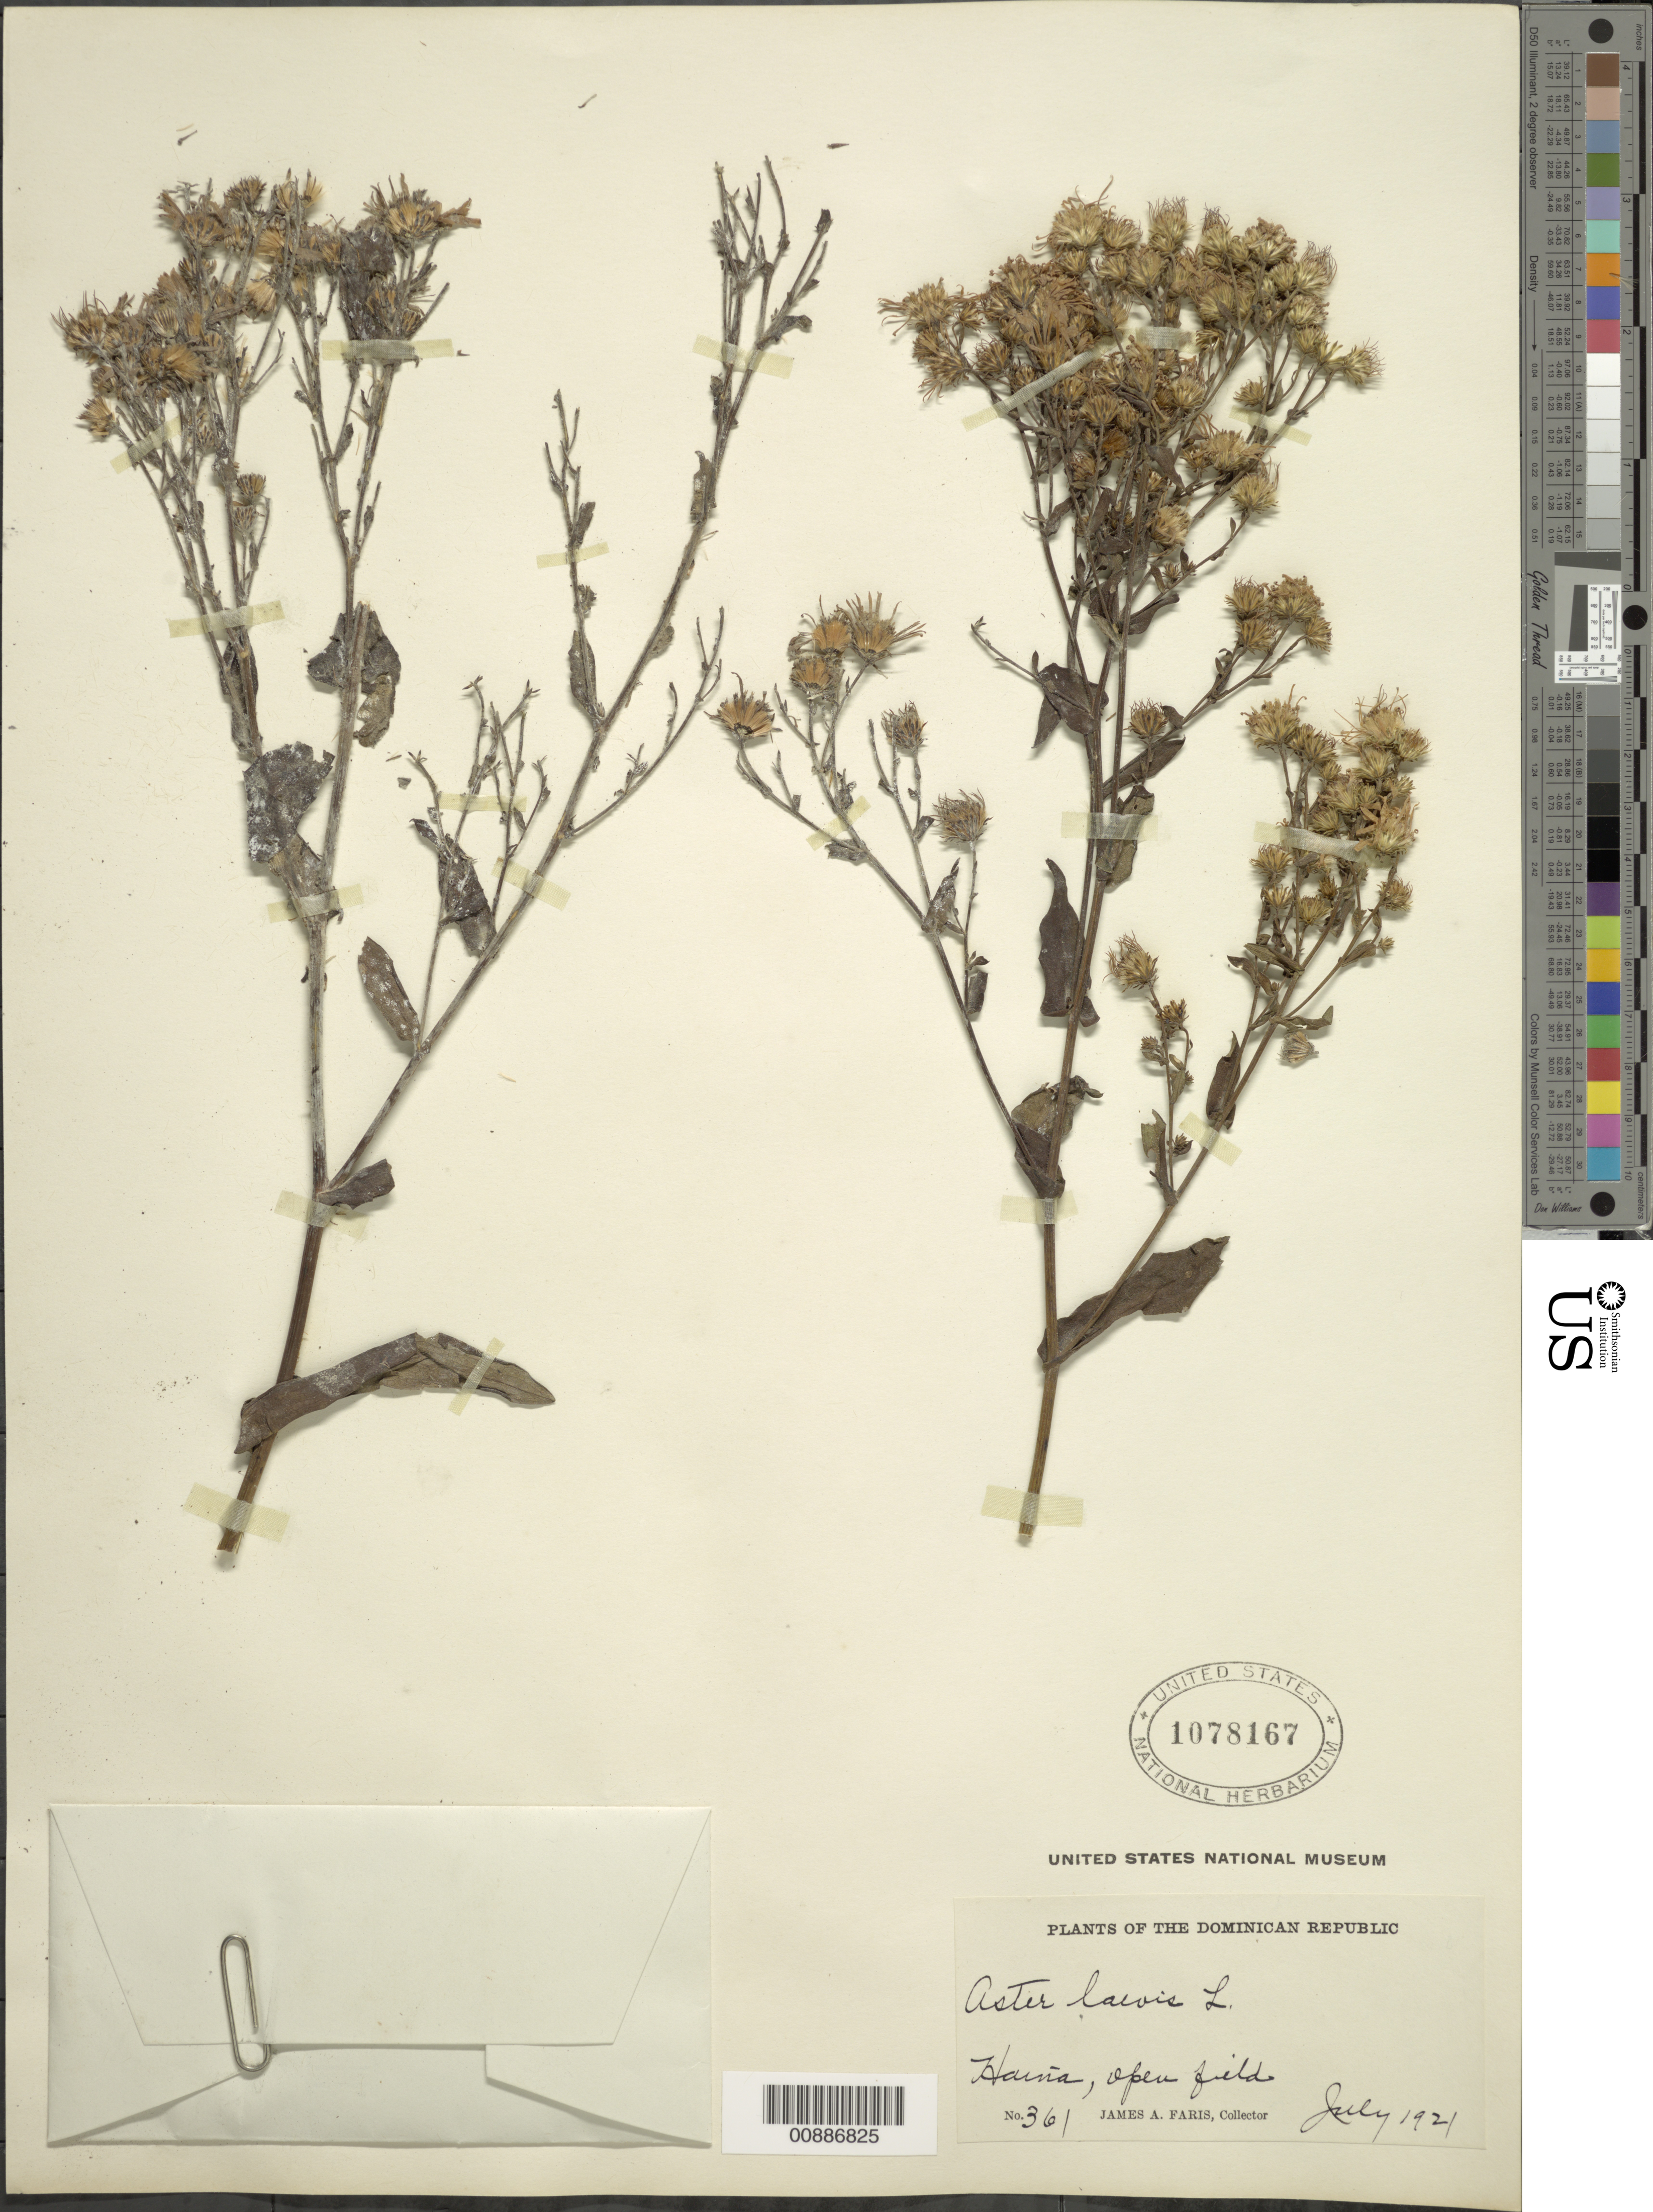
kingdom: Plantae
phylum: Tracheophyta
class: Magnoliopsida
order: Asterales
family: Asteraceae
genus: Symphyotrichum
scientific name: Symphyotrichum laeve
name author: (L.) Á. Löve & D. Löve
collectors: J. Faris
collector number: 361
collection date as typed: Jul 1921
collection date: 1921-07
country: Dominican Republic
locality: Haina (sp?)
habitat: Open field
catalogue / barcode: US 1078167